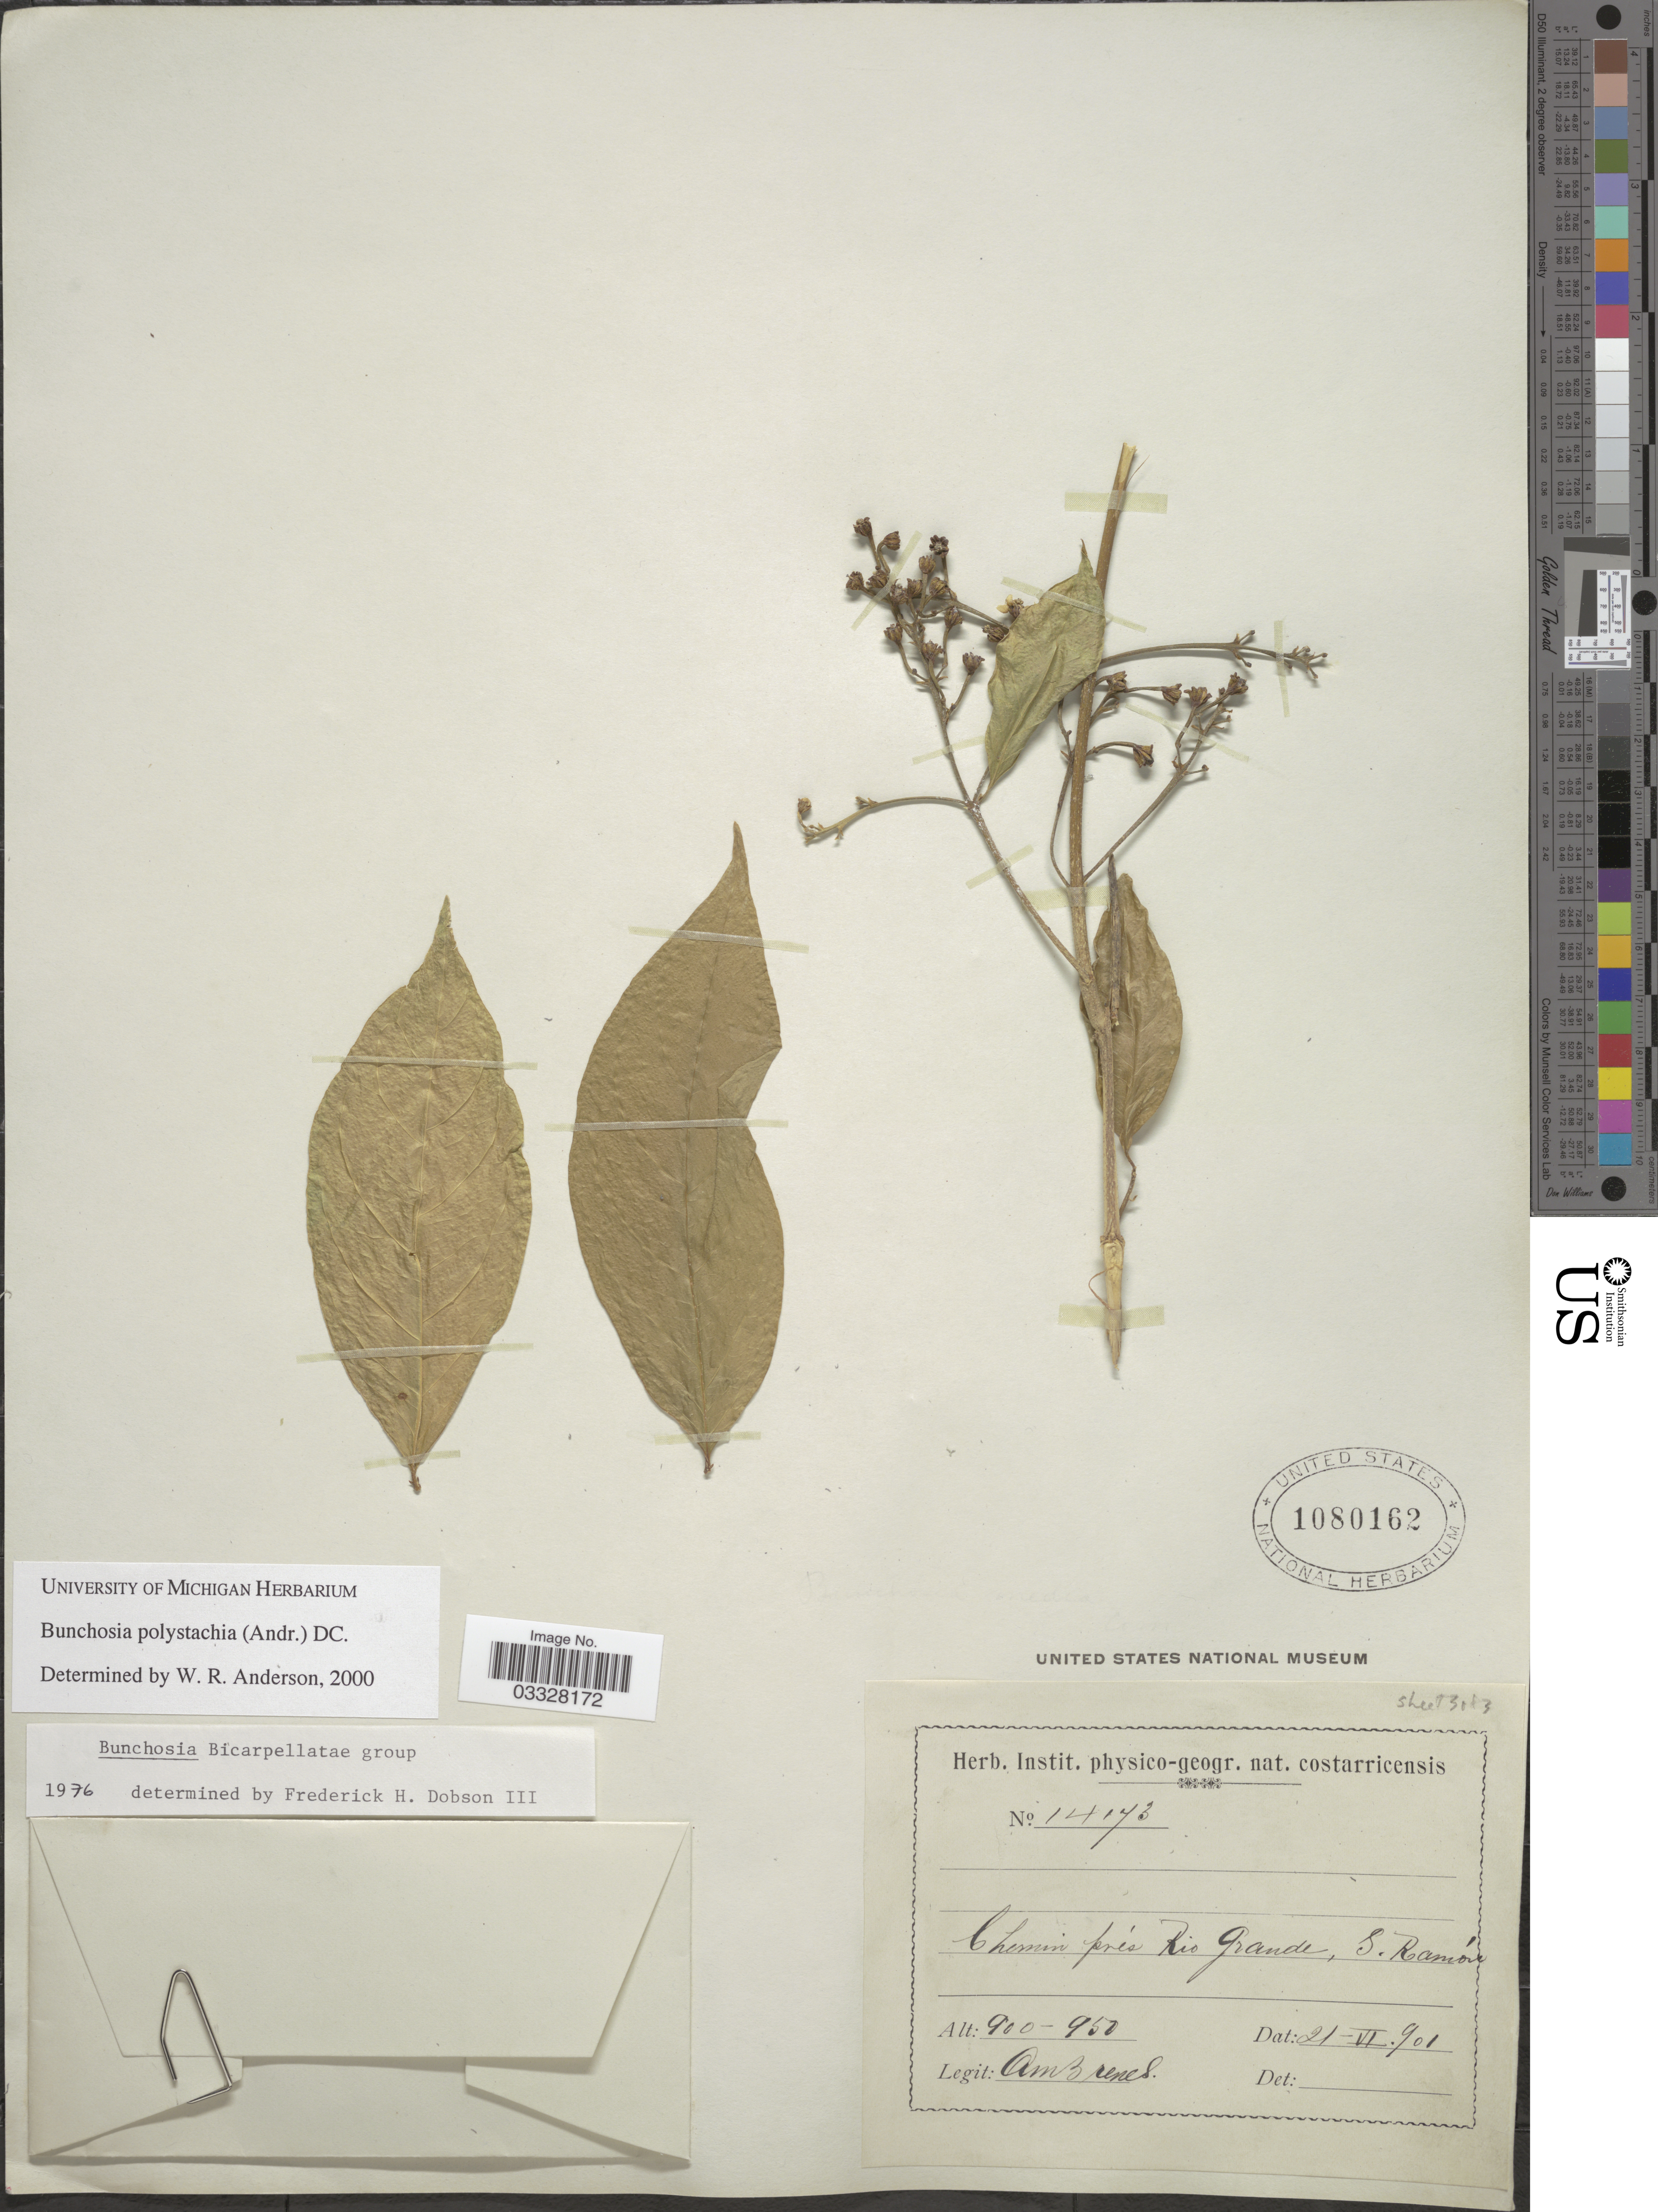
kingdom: Plantae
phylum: Tracheophyta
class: Magnoliopsida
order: Malpighiales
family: Malpighiaceae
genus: Bunchosia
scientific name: Bunchosia polystachya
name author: (Andrews) DC.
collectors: A. Brenes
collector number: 14173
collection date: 1901-06-21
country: Costa Rica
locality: Chemin près Rio Grande, S. Ramón.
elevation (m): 900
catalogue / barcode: US 1080162